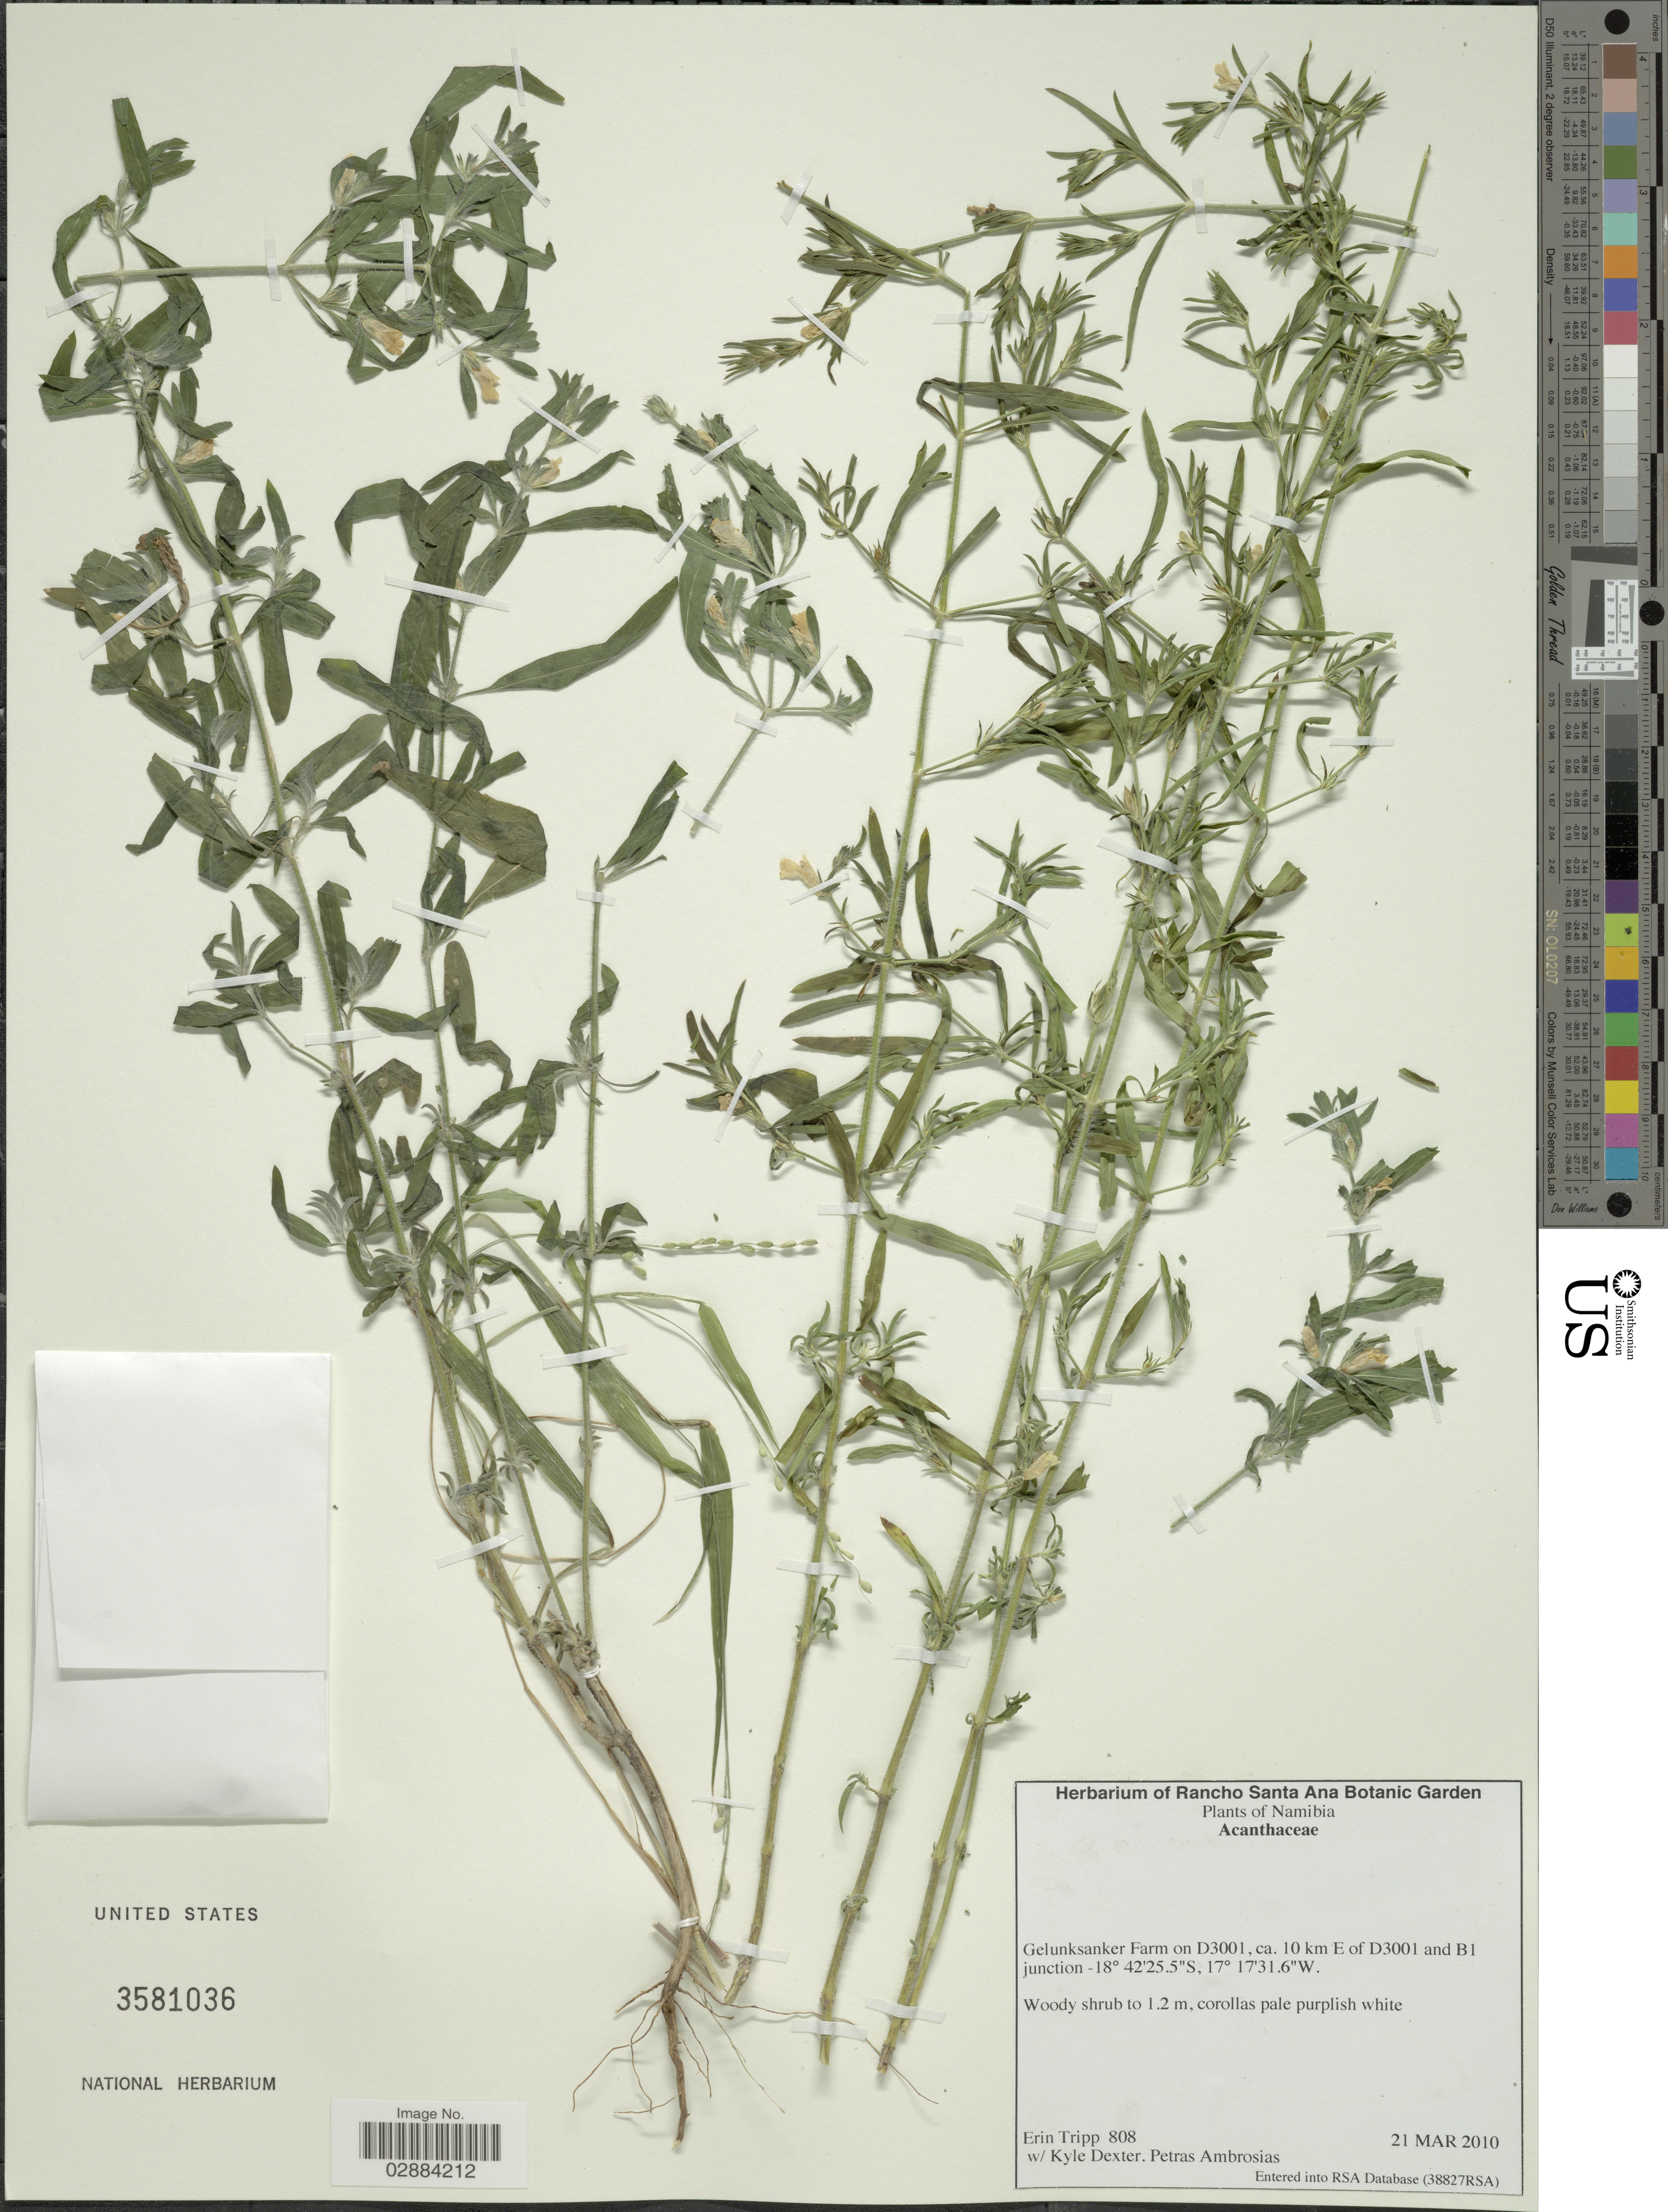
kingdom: Plantae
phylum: Tracheophyta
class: Magnoliopsida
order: Lamiales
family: Acanthaceae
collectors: E. Tripp, K. Dexter & P. Ambrosias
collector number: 808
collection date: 2010-03-21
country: Namibia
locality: Gelunksanker Farm on D3001, ca. 10 km E of D3001 and B1 junction.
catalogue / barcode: US 3581036